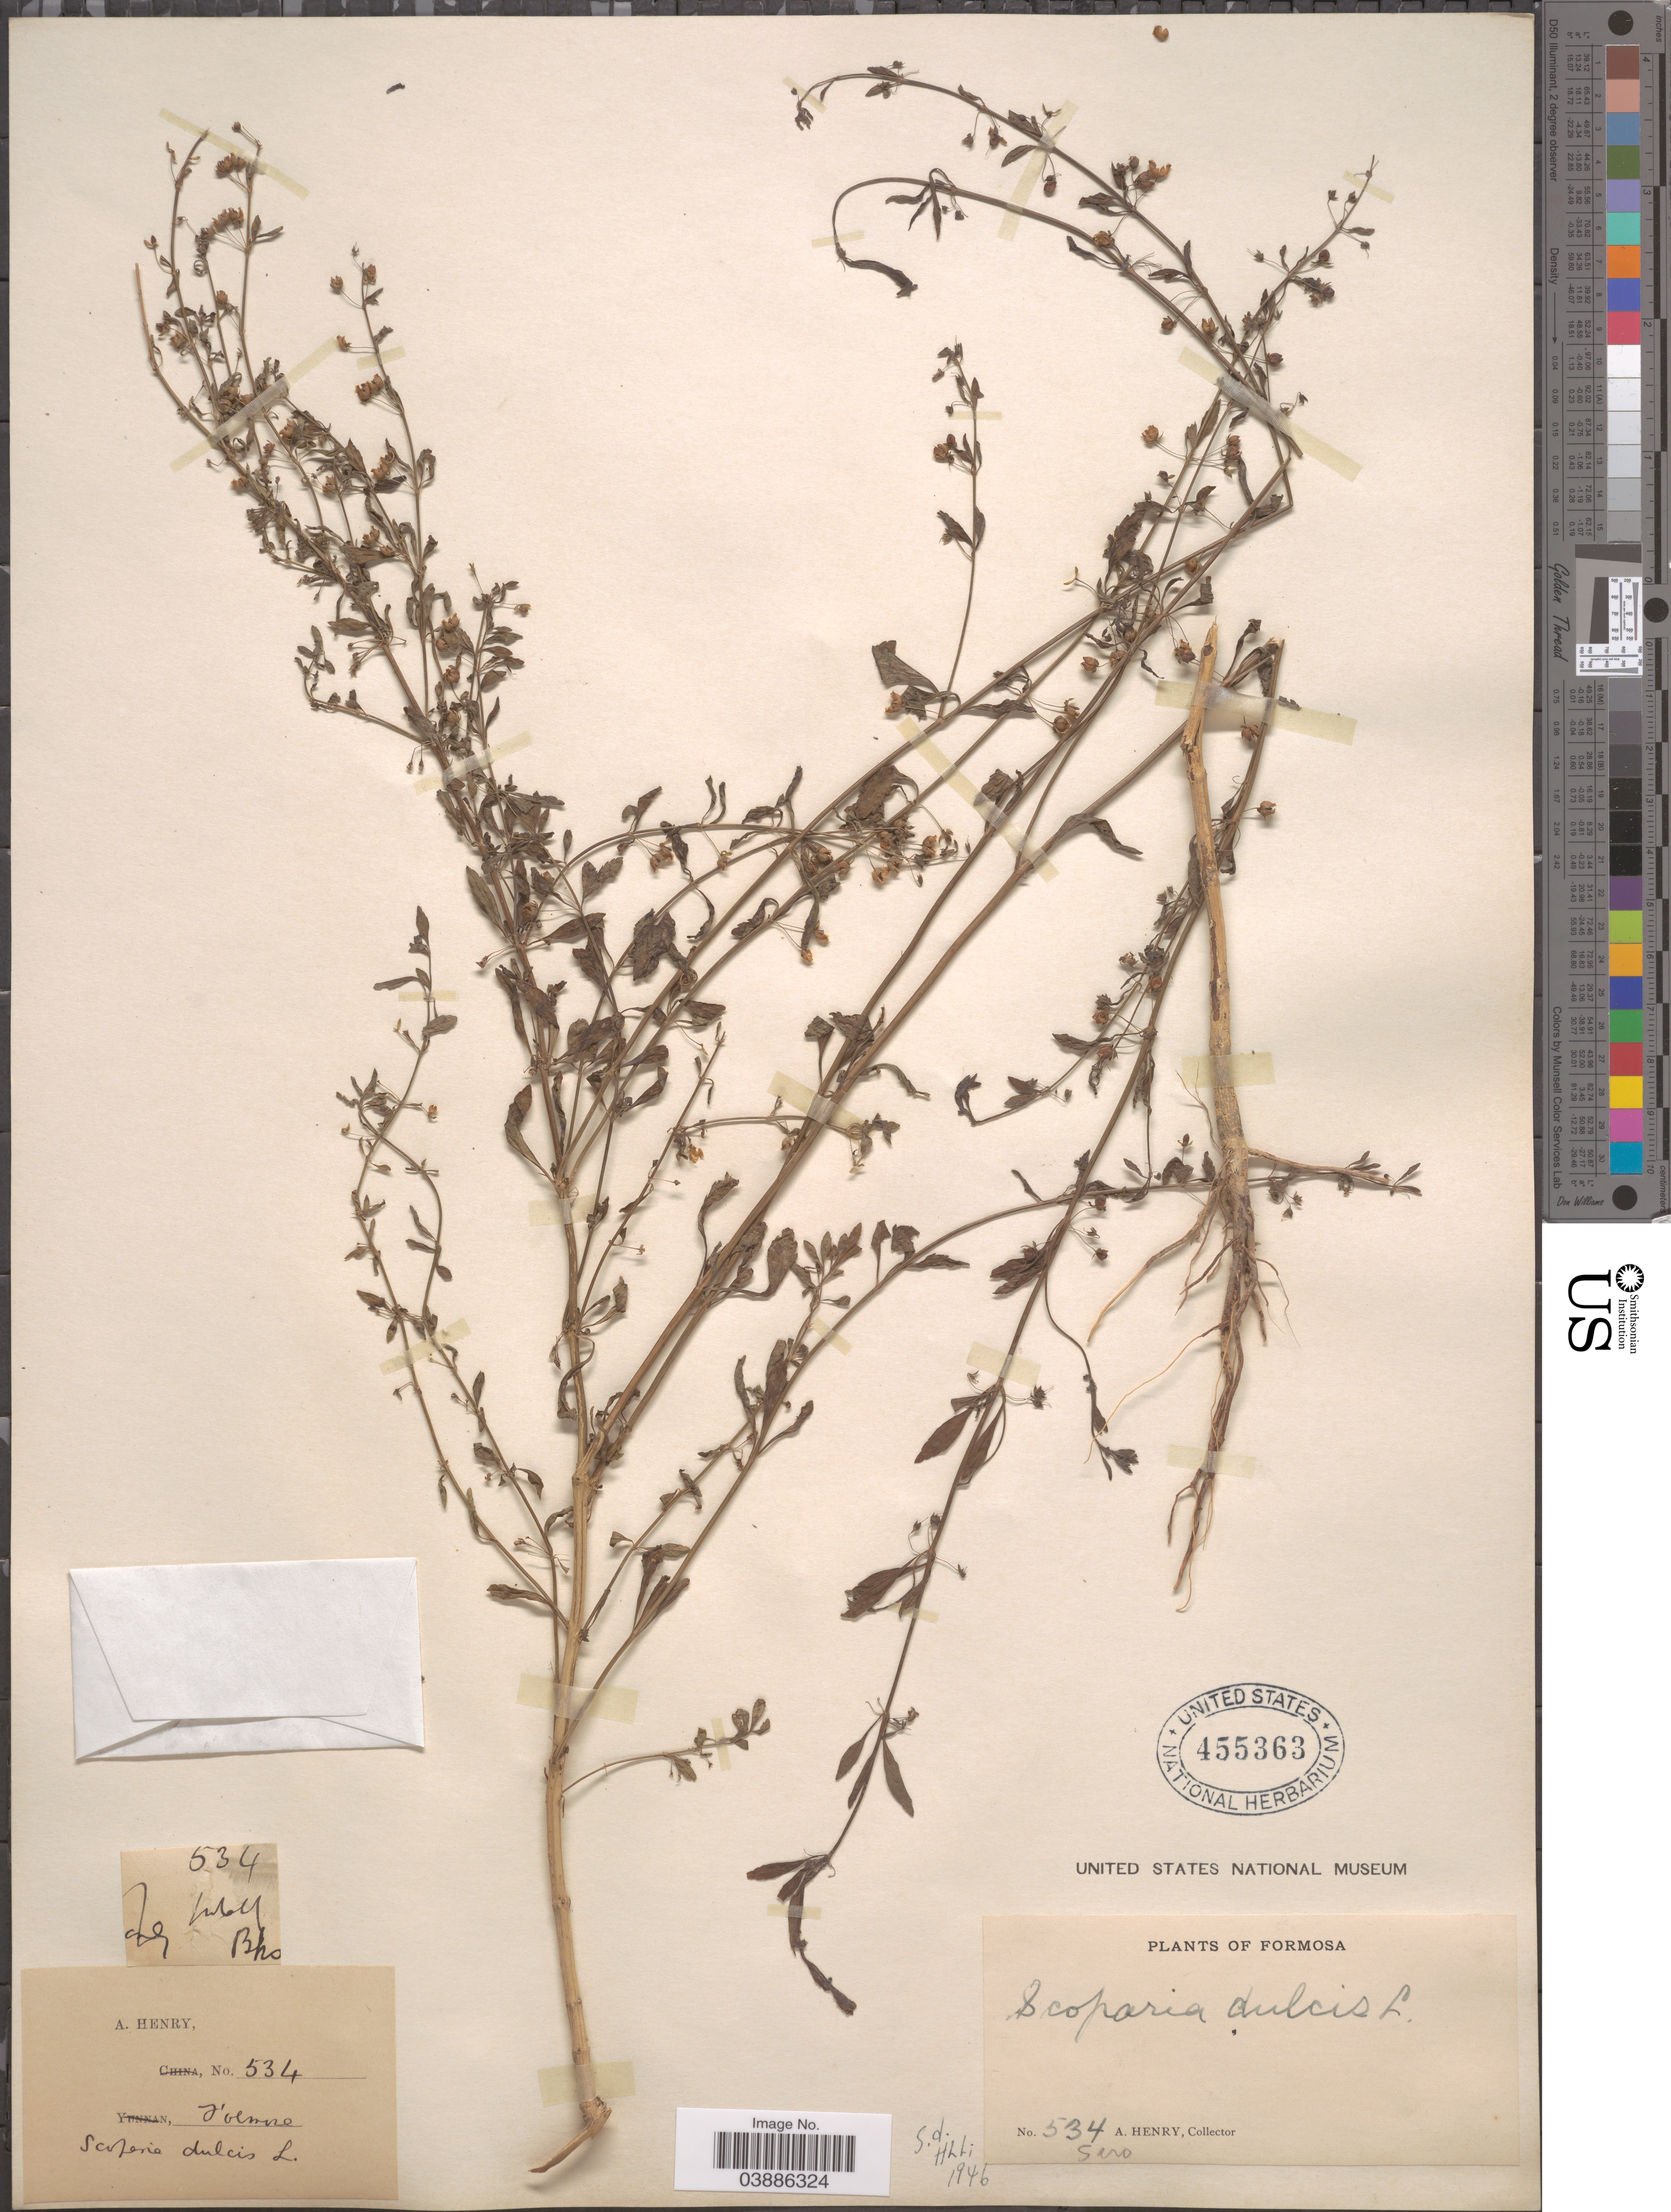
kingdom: Plantae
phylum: Tracheophyta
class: Magnoliopsida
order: Lamiales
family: Plantaginaceae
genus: Scoparia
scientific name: Scoparia dulcis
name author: L.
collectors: A. Henry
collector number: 534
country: Taiwan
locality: Formosa. [illegible].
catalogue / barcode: US 455363